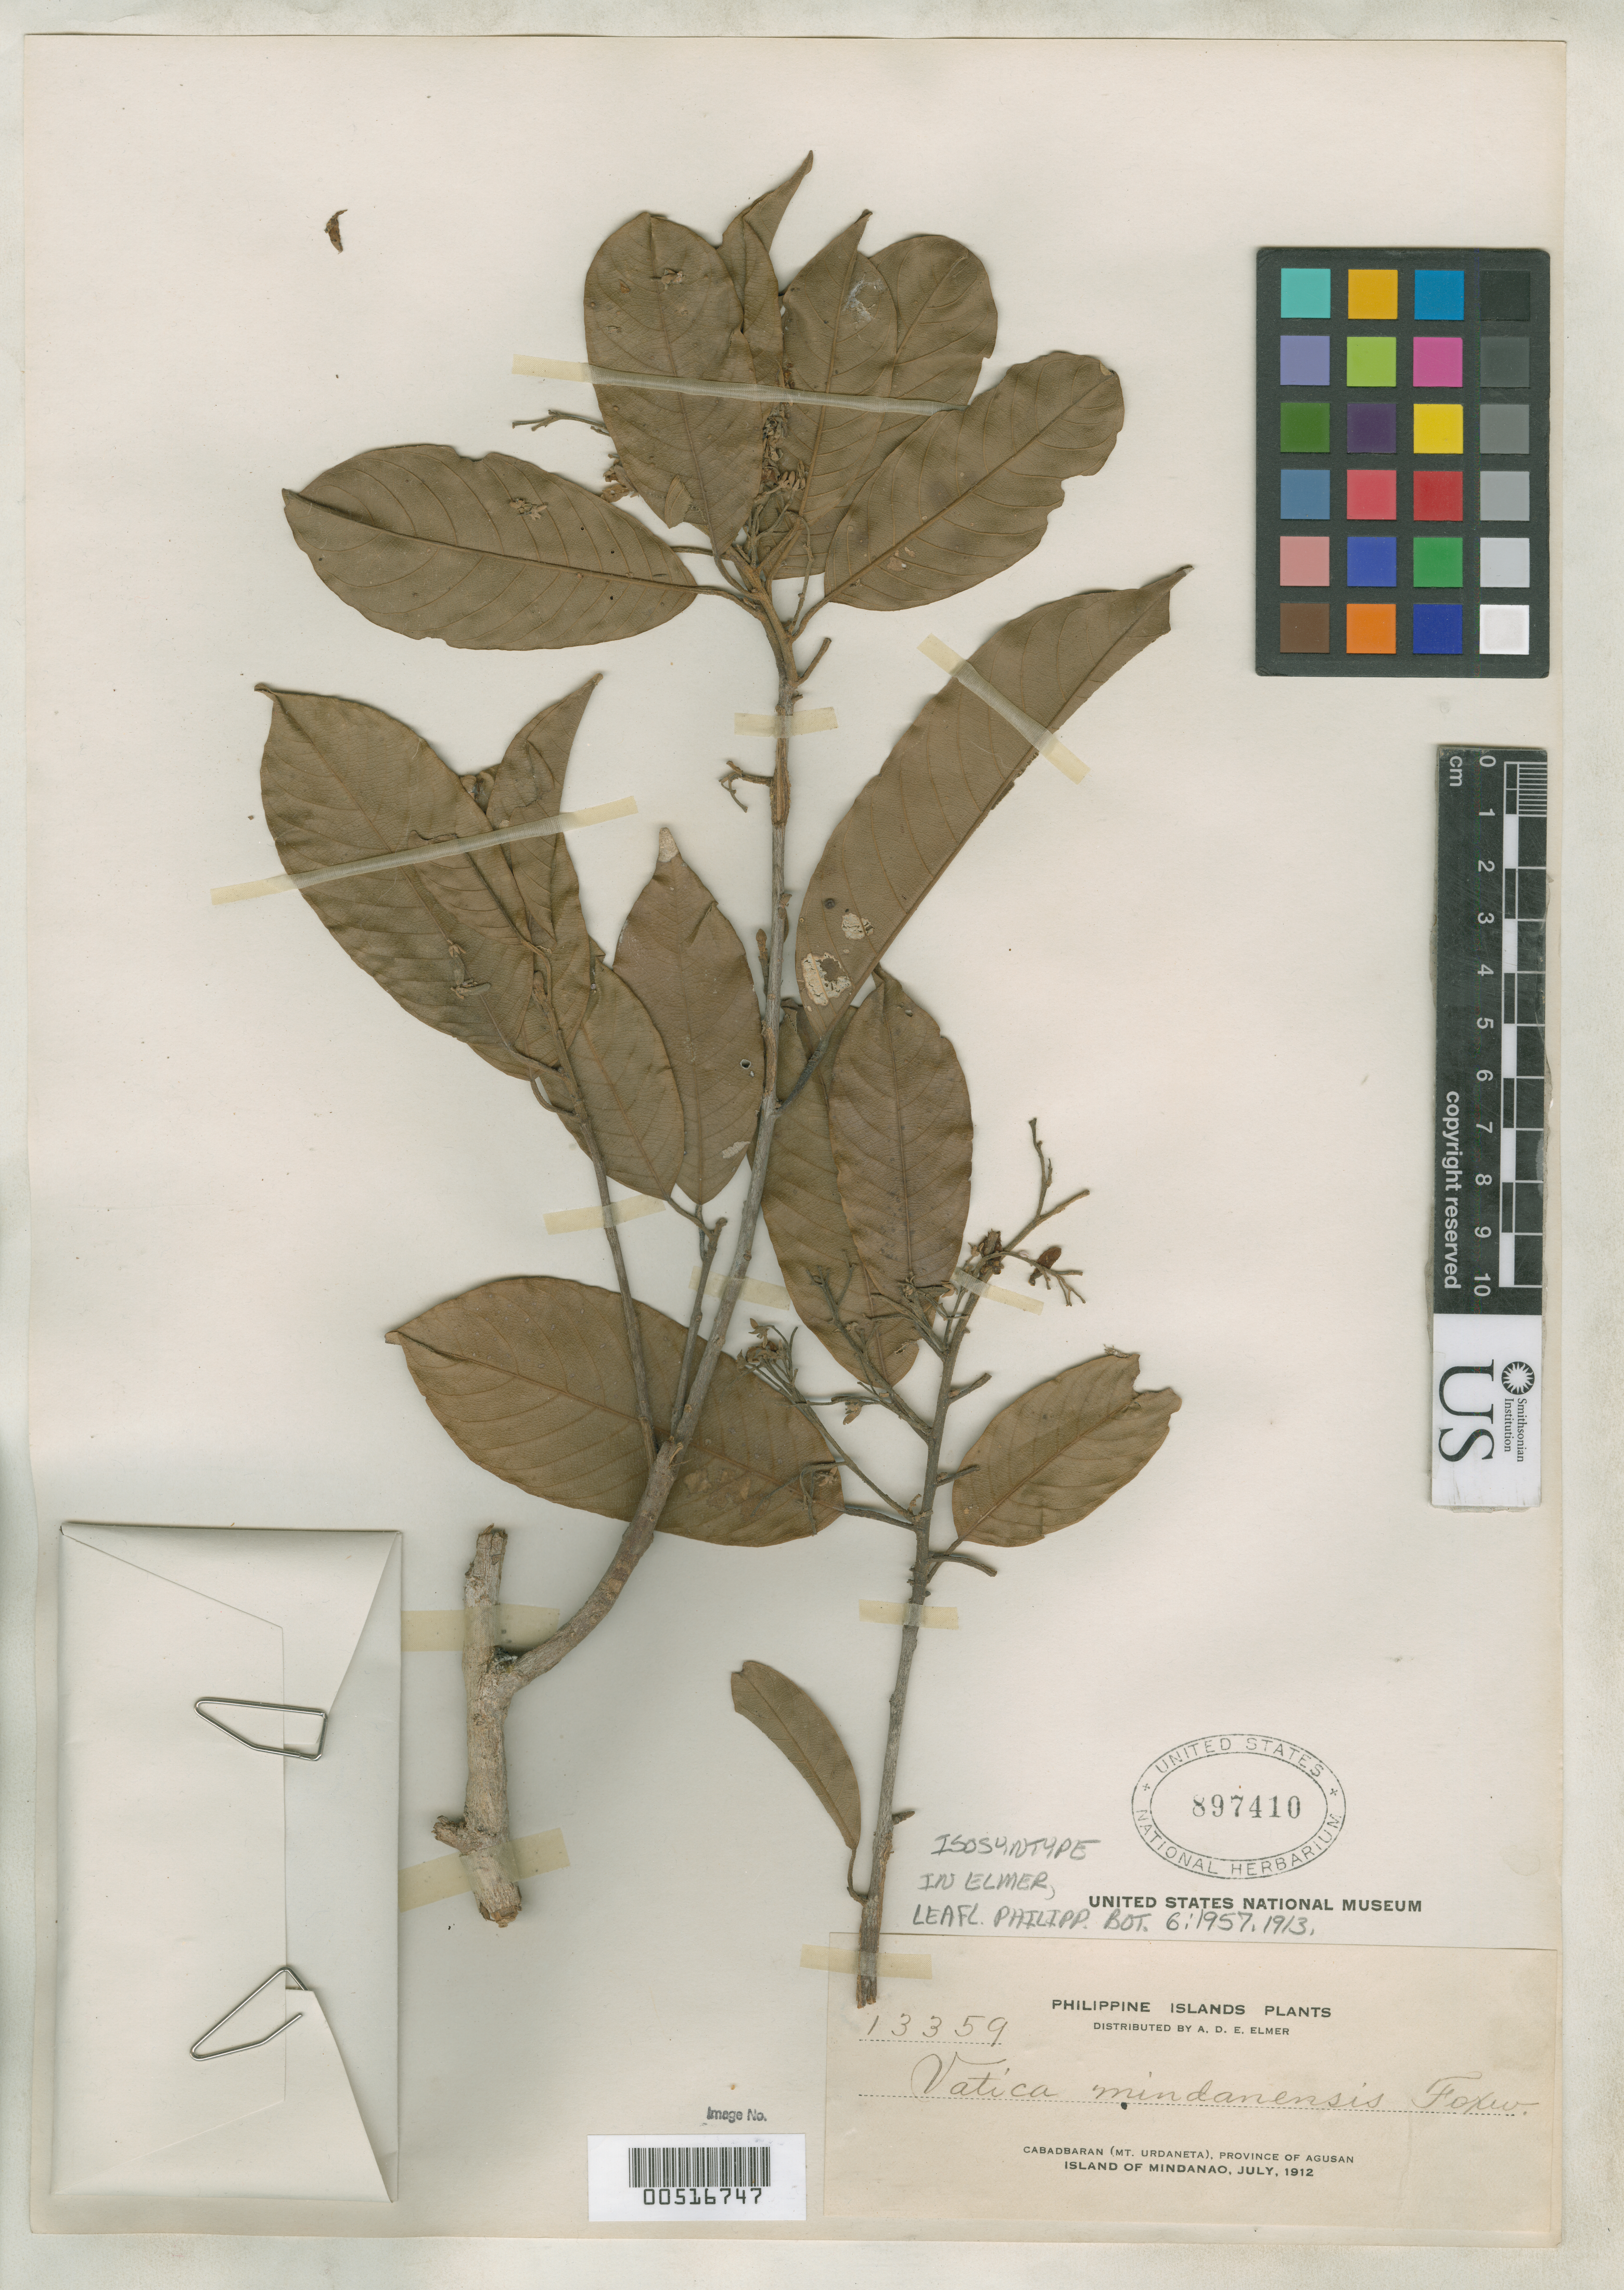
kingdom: Plantae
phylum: Tracheophyta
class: Magnoliopsida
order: Malvales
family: Dipterocarpaceae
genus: Vatica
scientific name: Vatica mindanensis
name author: Foxw. in Elmer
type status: Isosyntype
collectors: A. D. E. Elmer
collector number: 13359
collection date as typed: Jul 1912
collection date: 1912-07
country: Philippines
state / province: Caraga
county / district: Agusan del Norte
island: Mindanao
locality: Cabadbaran, Mt. Urdaneta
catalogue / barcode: US 897410